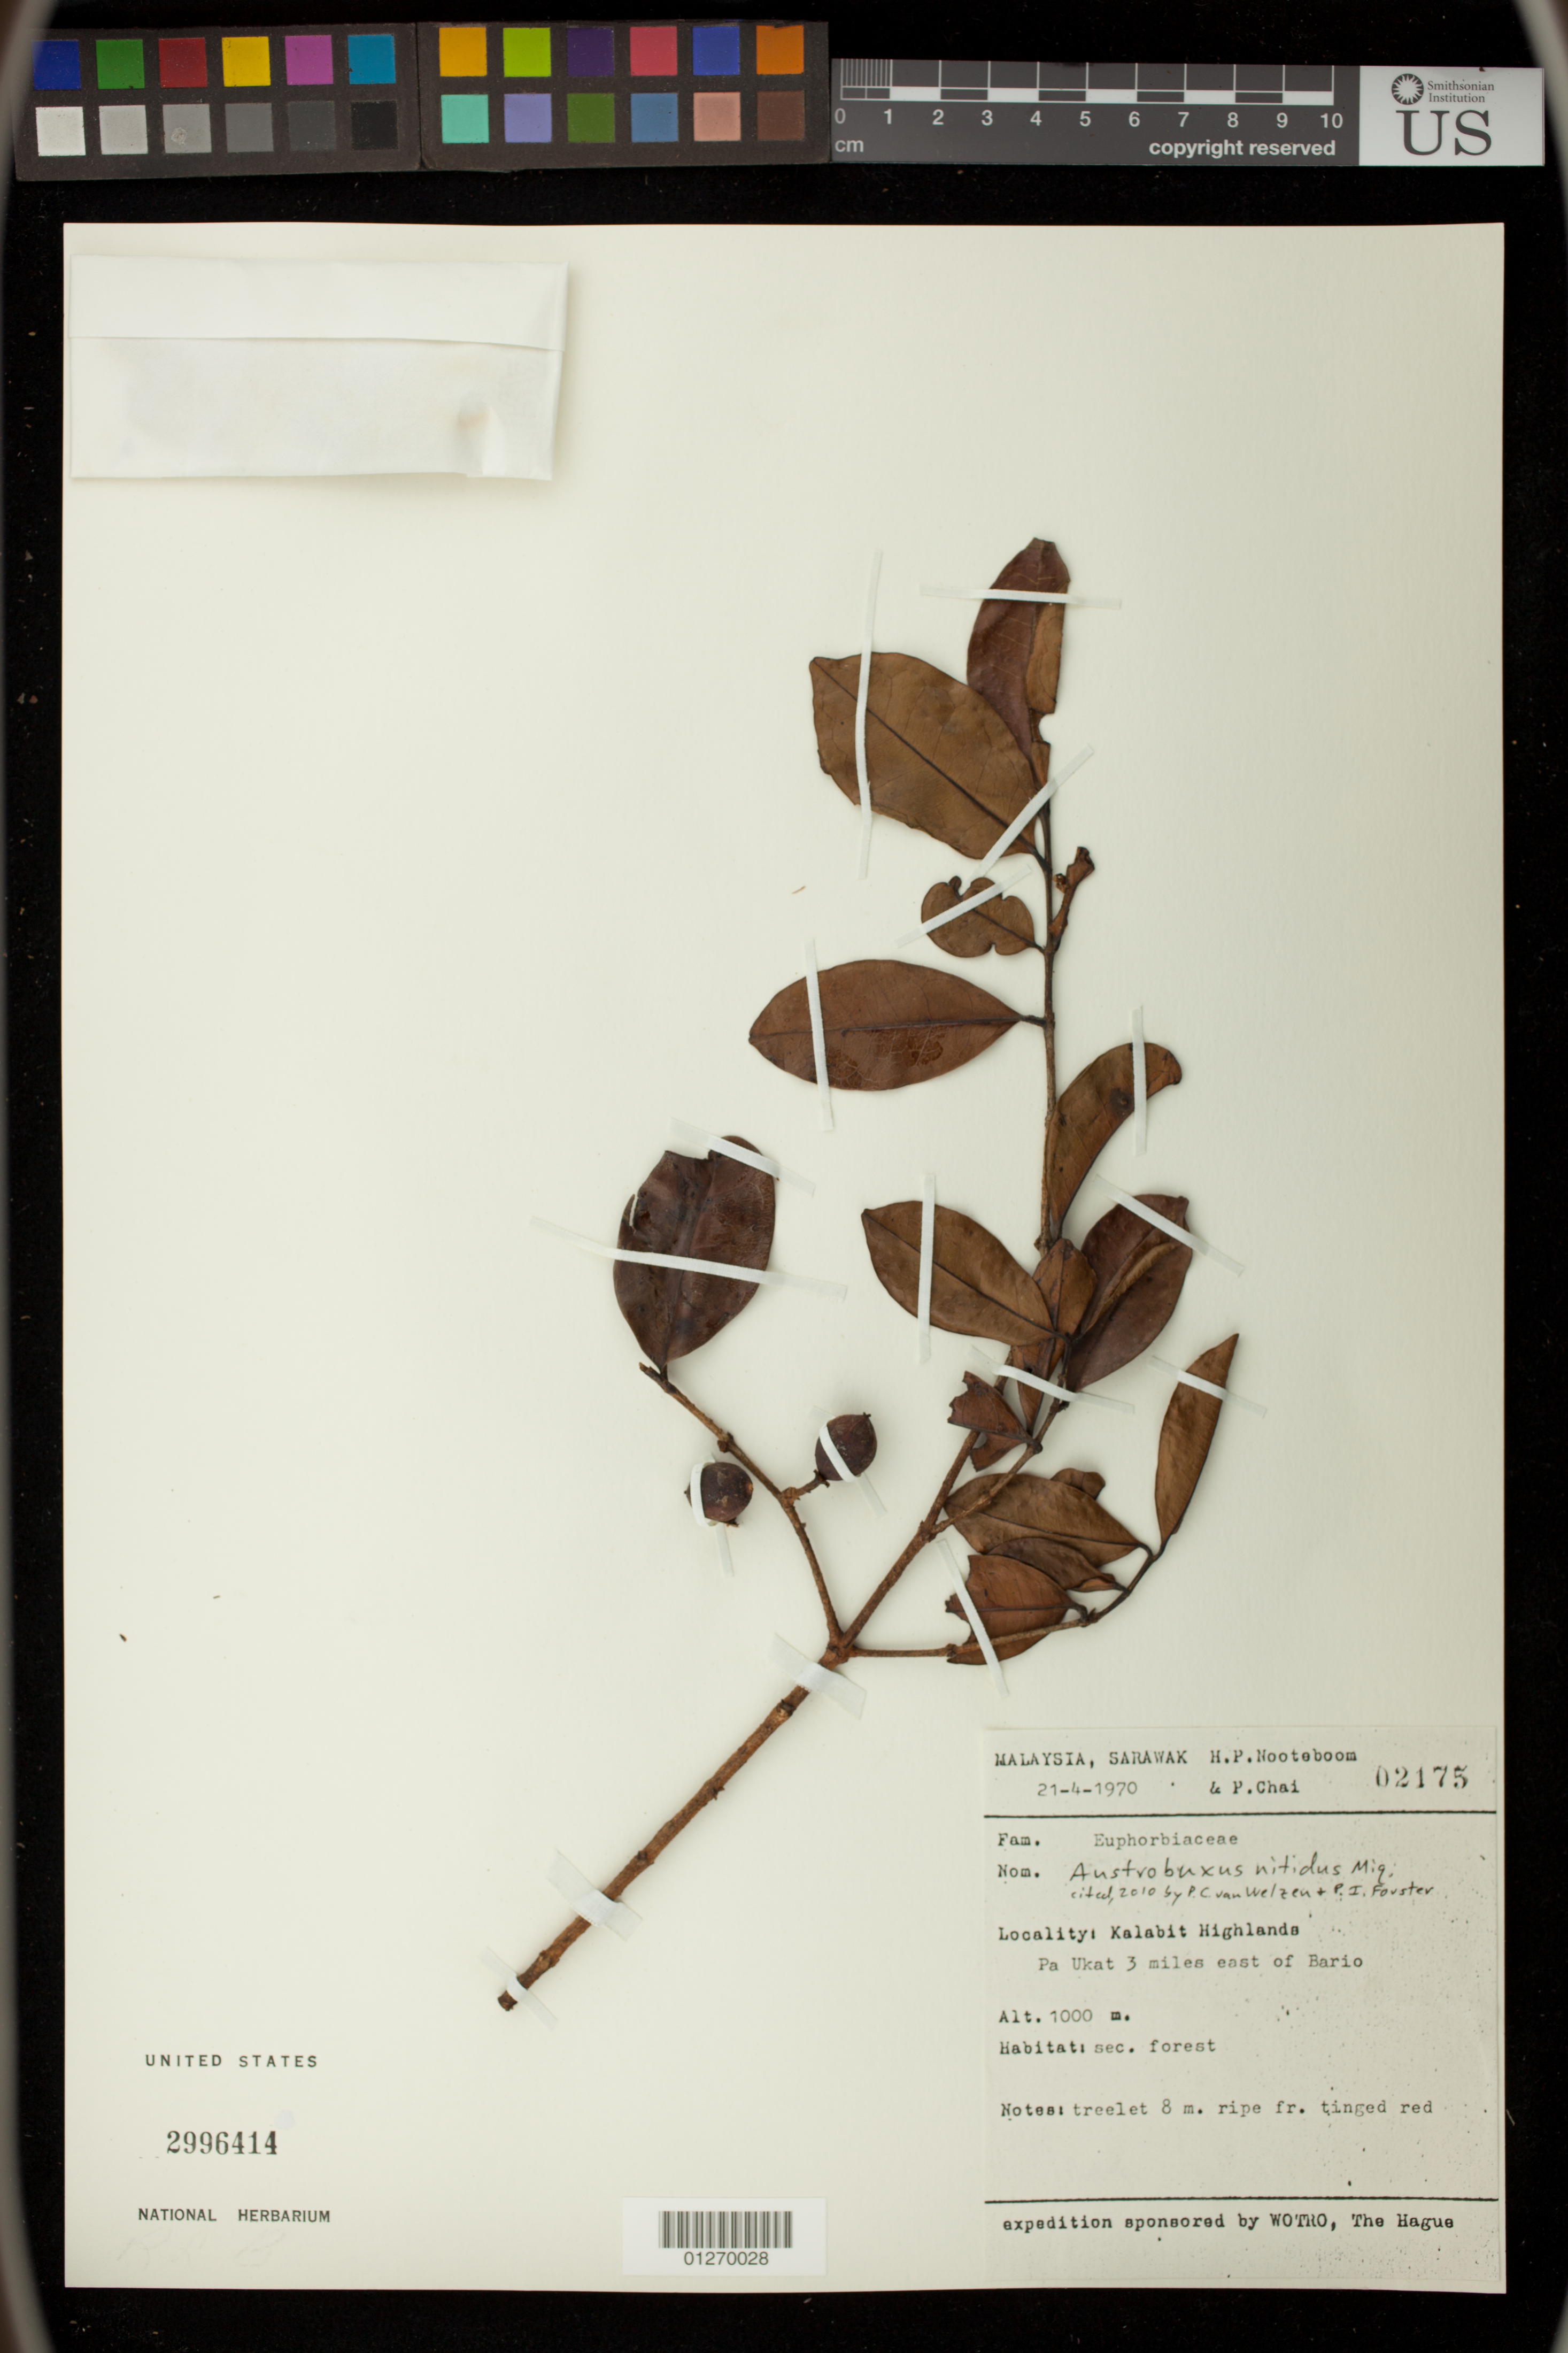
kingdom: Plantae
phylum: Tracheophyta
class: Magnoliopsida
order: Malpighiales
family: Picrodendraceae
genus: Austrobuxus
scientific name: Austrobuxus nitidus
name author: (Miq.) Steenis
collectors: H. P. Nooteboom & P. Chai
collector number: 2175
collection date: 1970-04-21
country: Malaysia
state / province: Sarawak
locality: Kalabit Highlands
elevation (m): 1000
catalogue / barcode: US 2996414